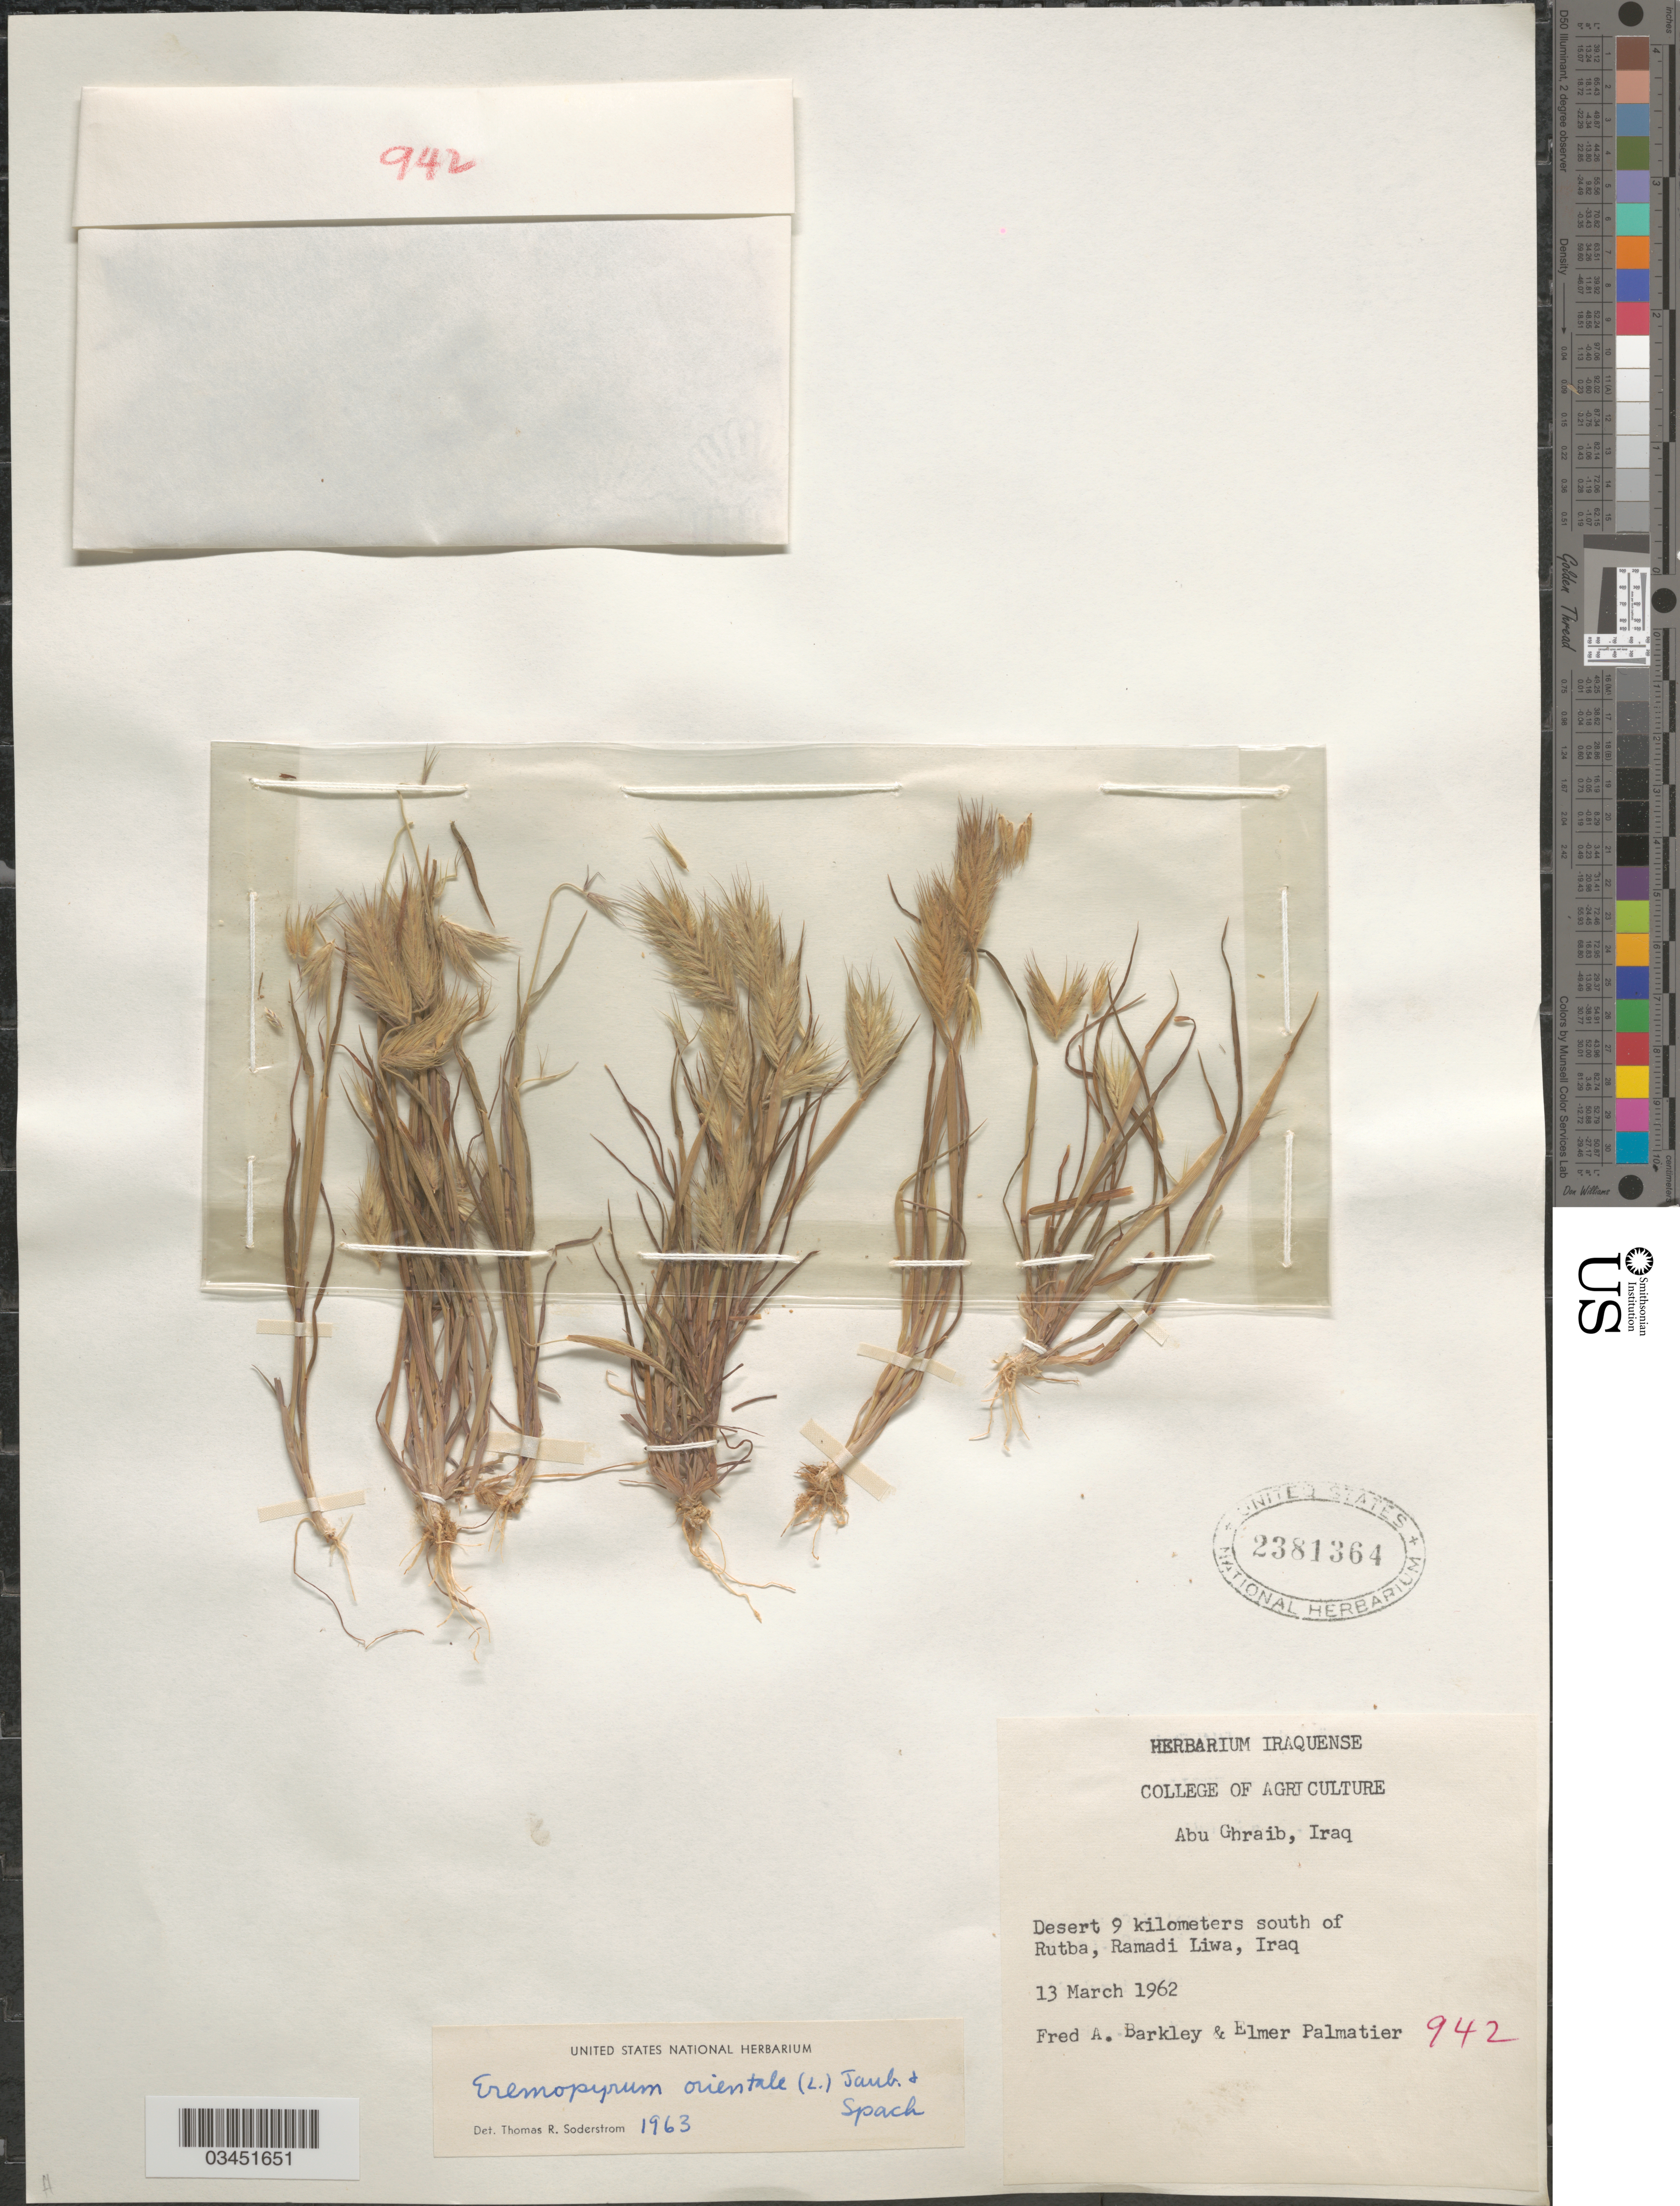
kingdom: Plantae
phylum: Tracheophyta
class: Liliopsida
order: Poales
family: Poaceae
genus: Eremopyrum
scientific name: Eremopyrum orientale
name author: (L.) Jaub. & Spach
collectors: F. A. Barkley & E. Palmatier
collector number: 942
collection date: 1962-03-13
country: Iraq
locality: Desert 9 kilometers south of Rutba, Ramadi Liwa.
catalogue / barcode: US 2381364